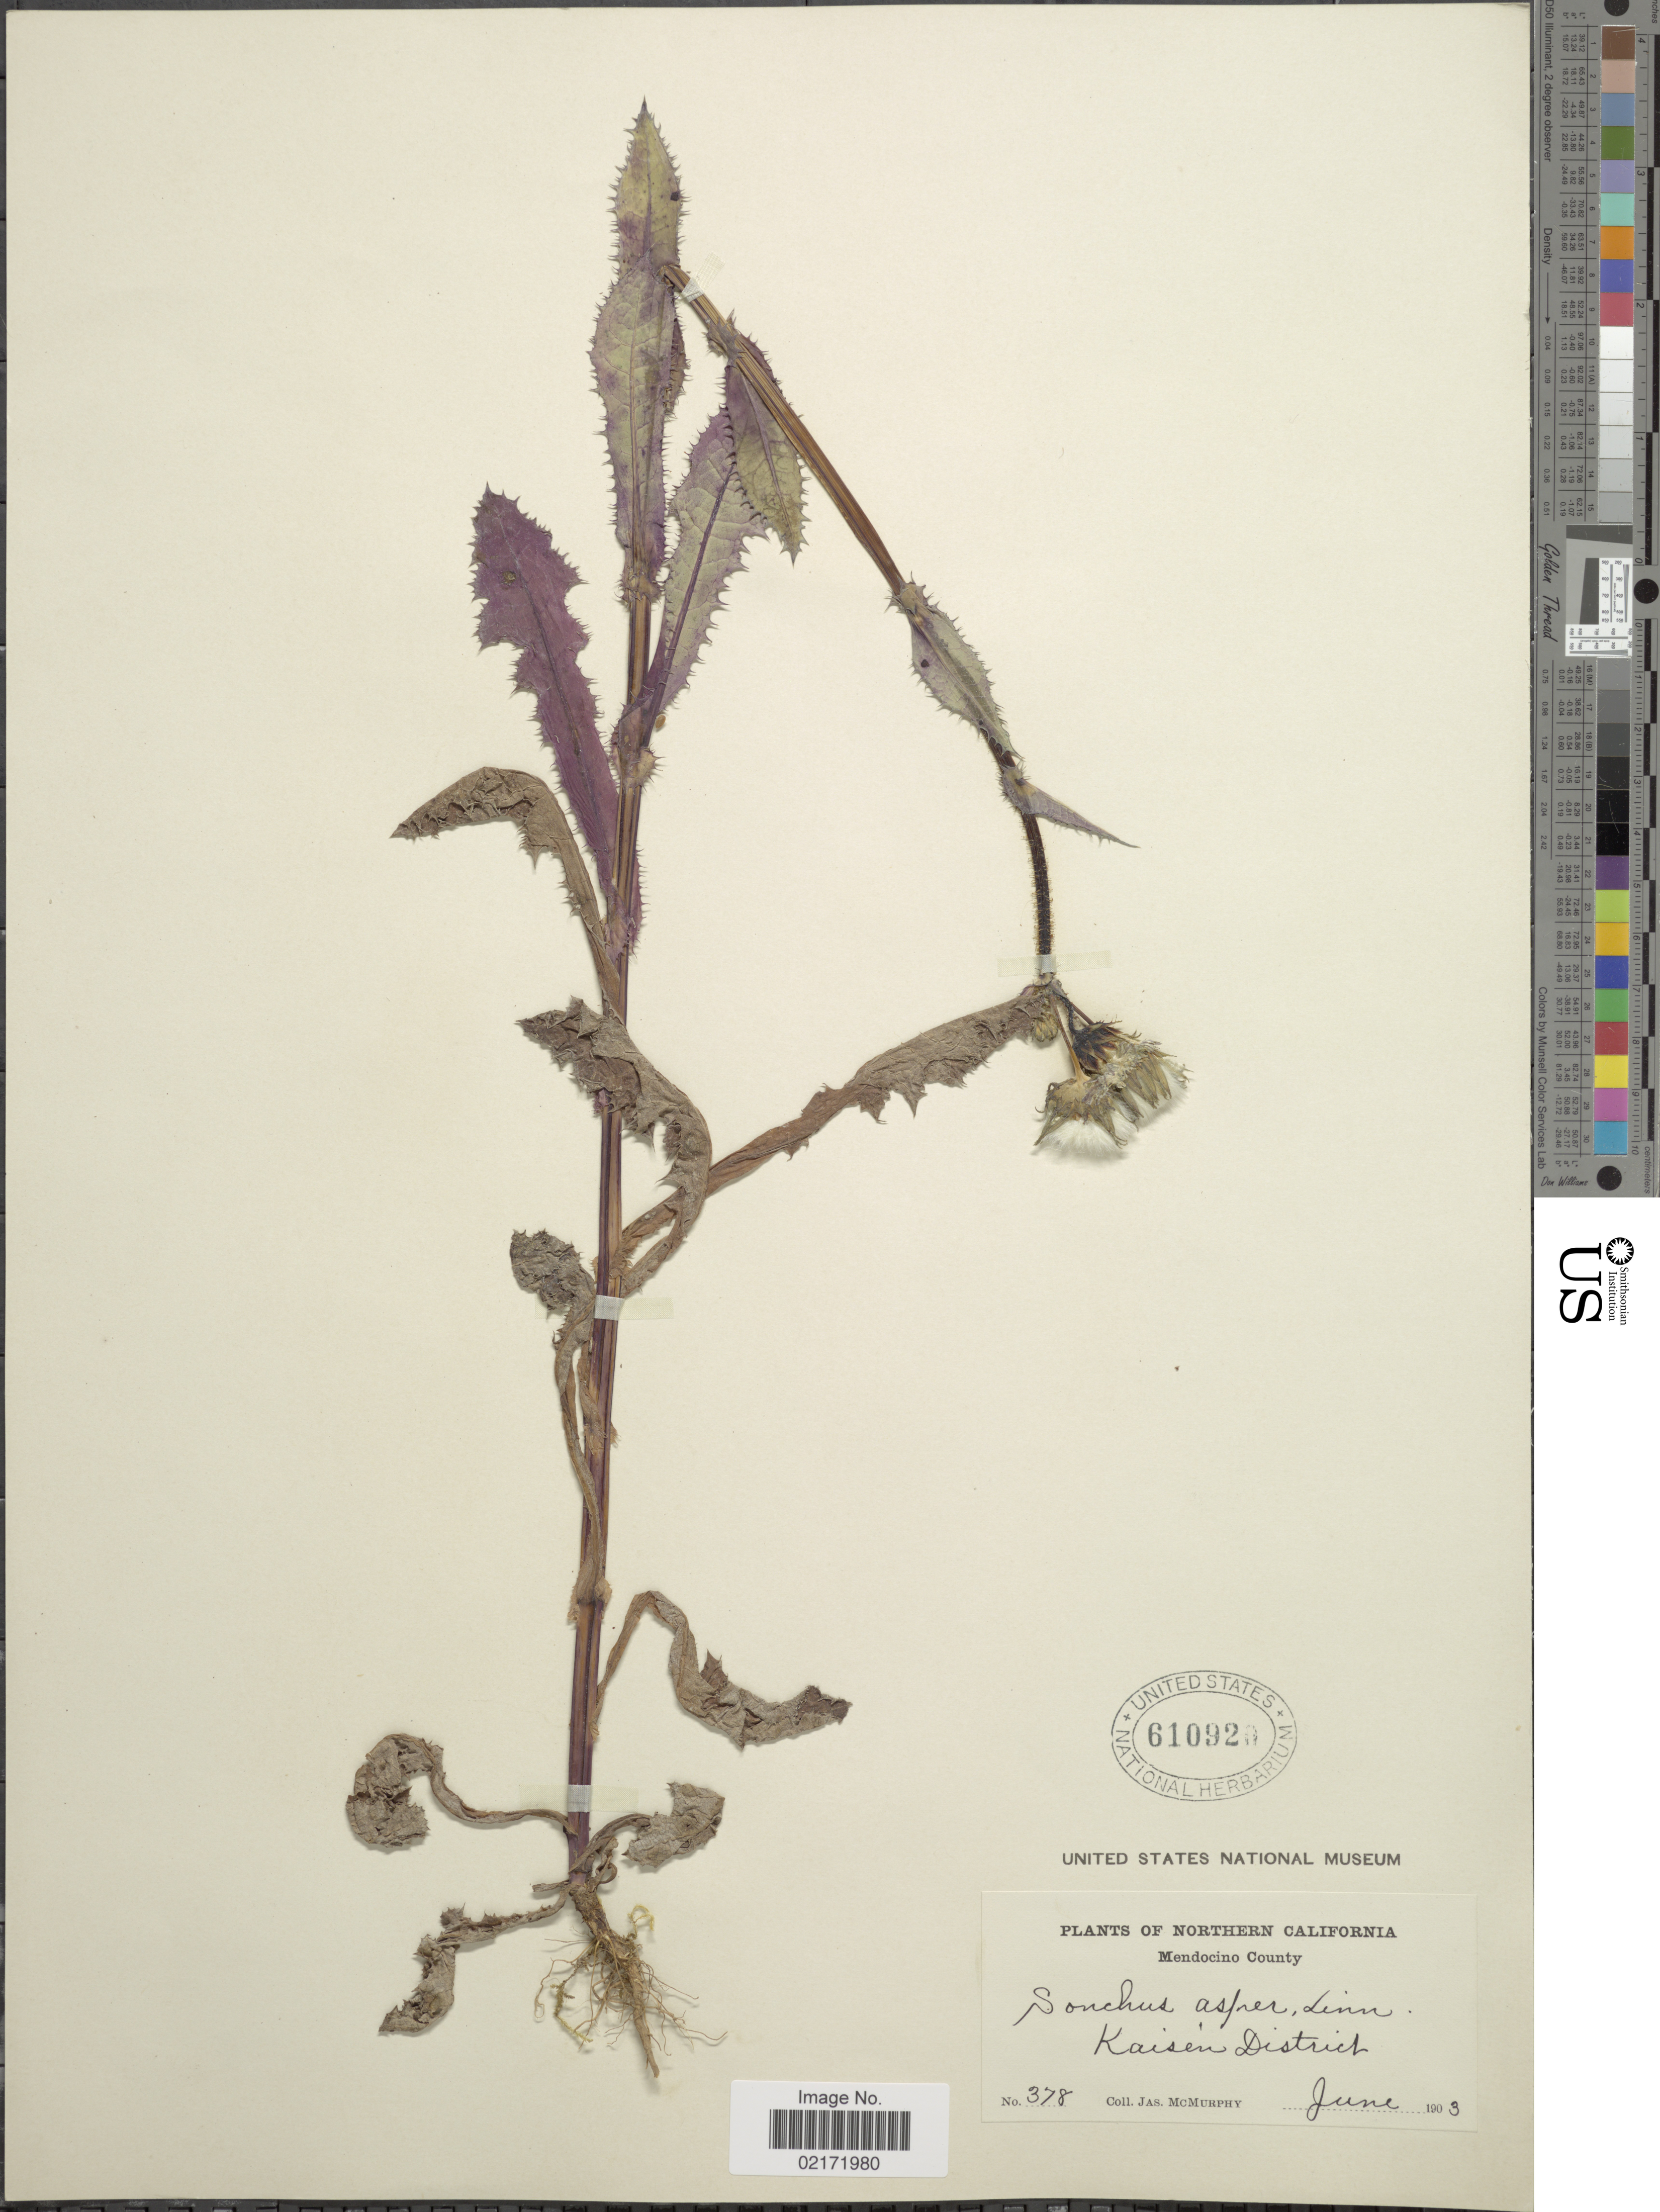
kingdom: Plantae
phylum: Tracheophyta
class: Magnoliopsida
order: Asterales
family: Asteraceae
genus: Sonchus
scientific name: Sonchus asper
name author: (L.) Hill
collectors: J. McMurphy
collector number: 378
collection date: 1903-06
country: United States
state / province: California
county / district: Mendocino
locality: Northern California, Mendocino County, Kaisen District.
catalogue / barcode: US 610920